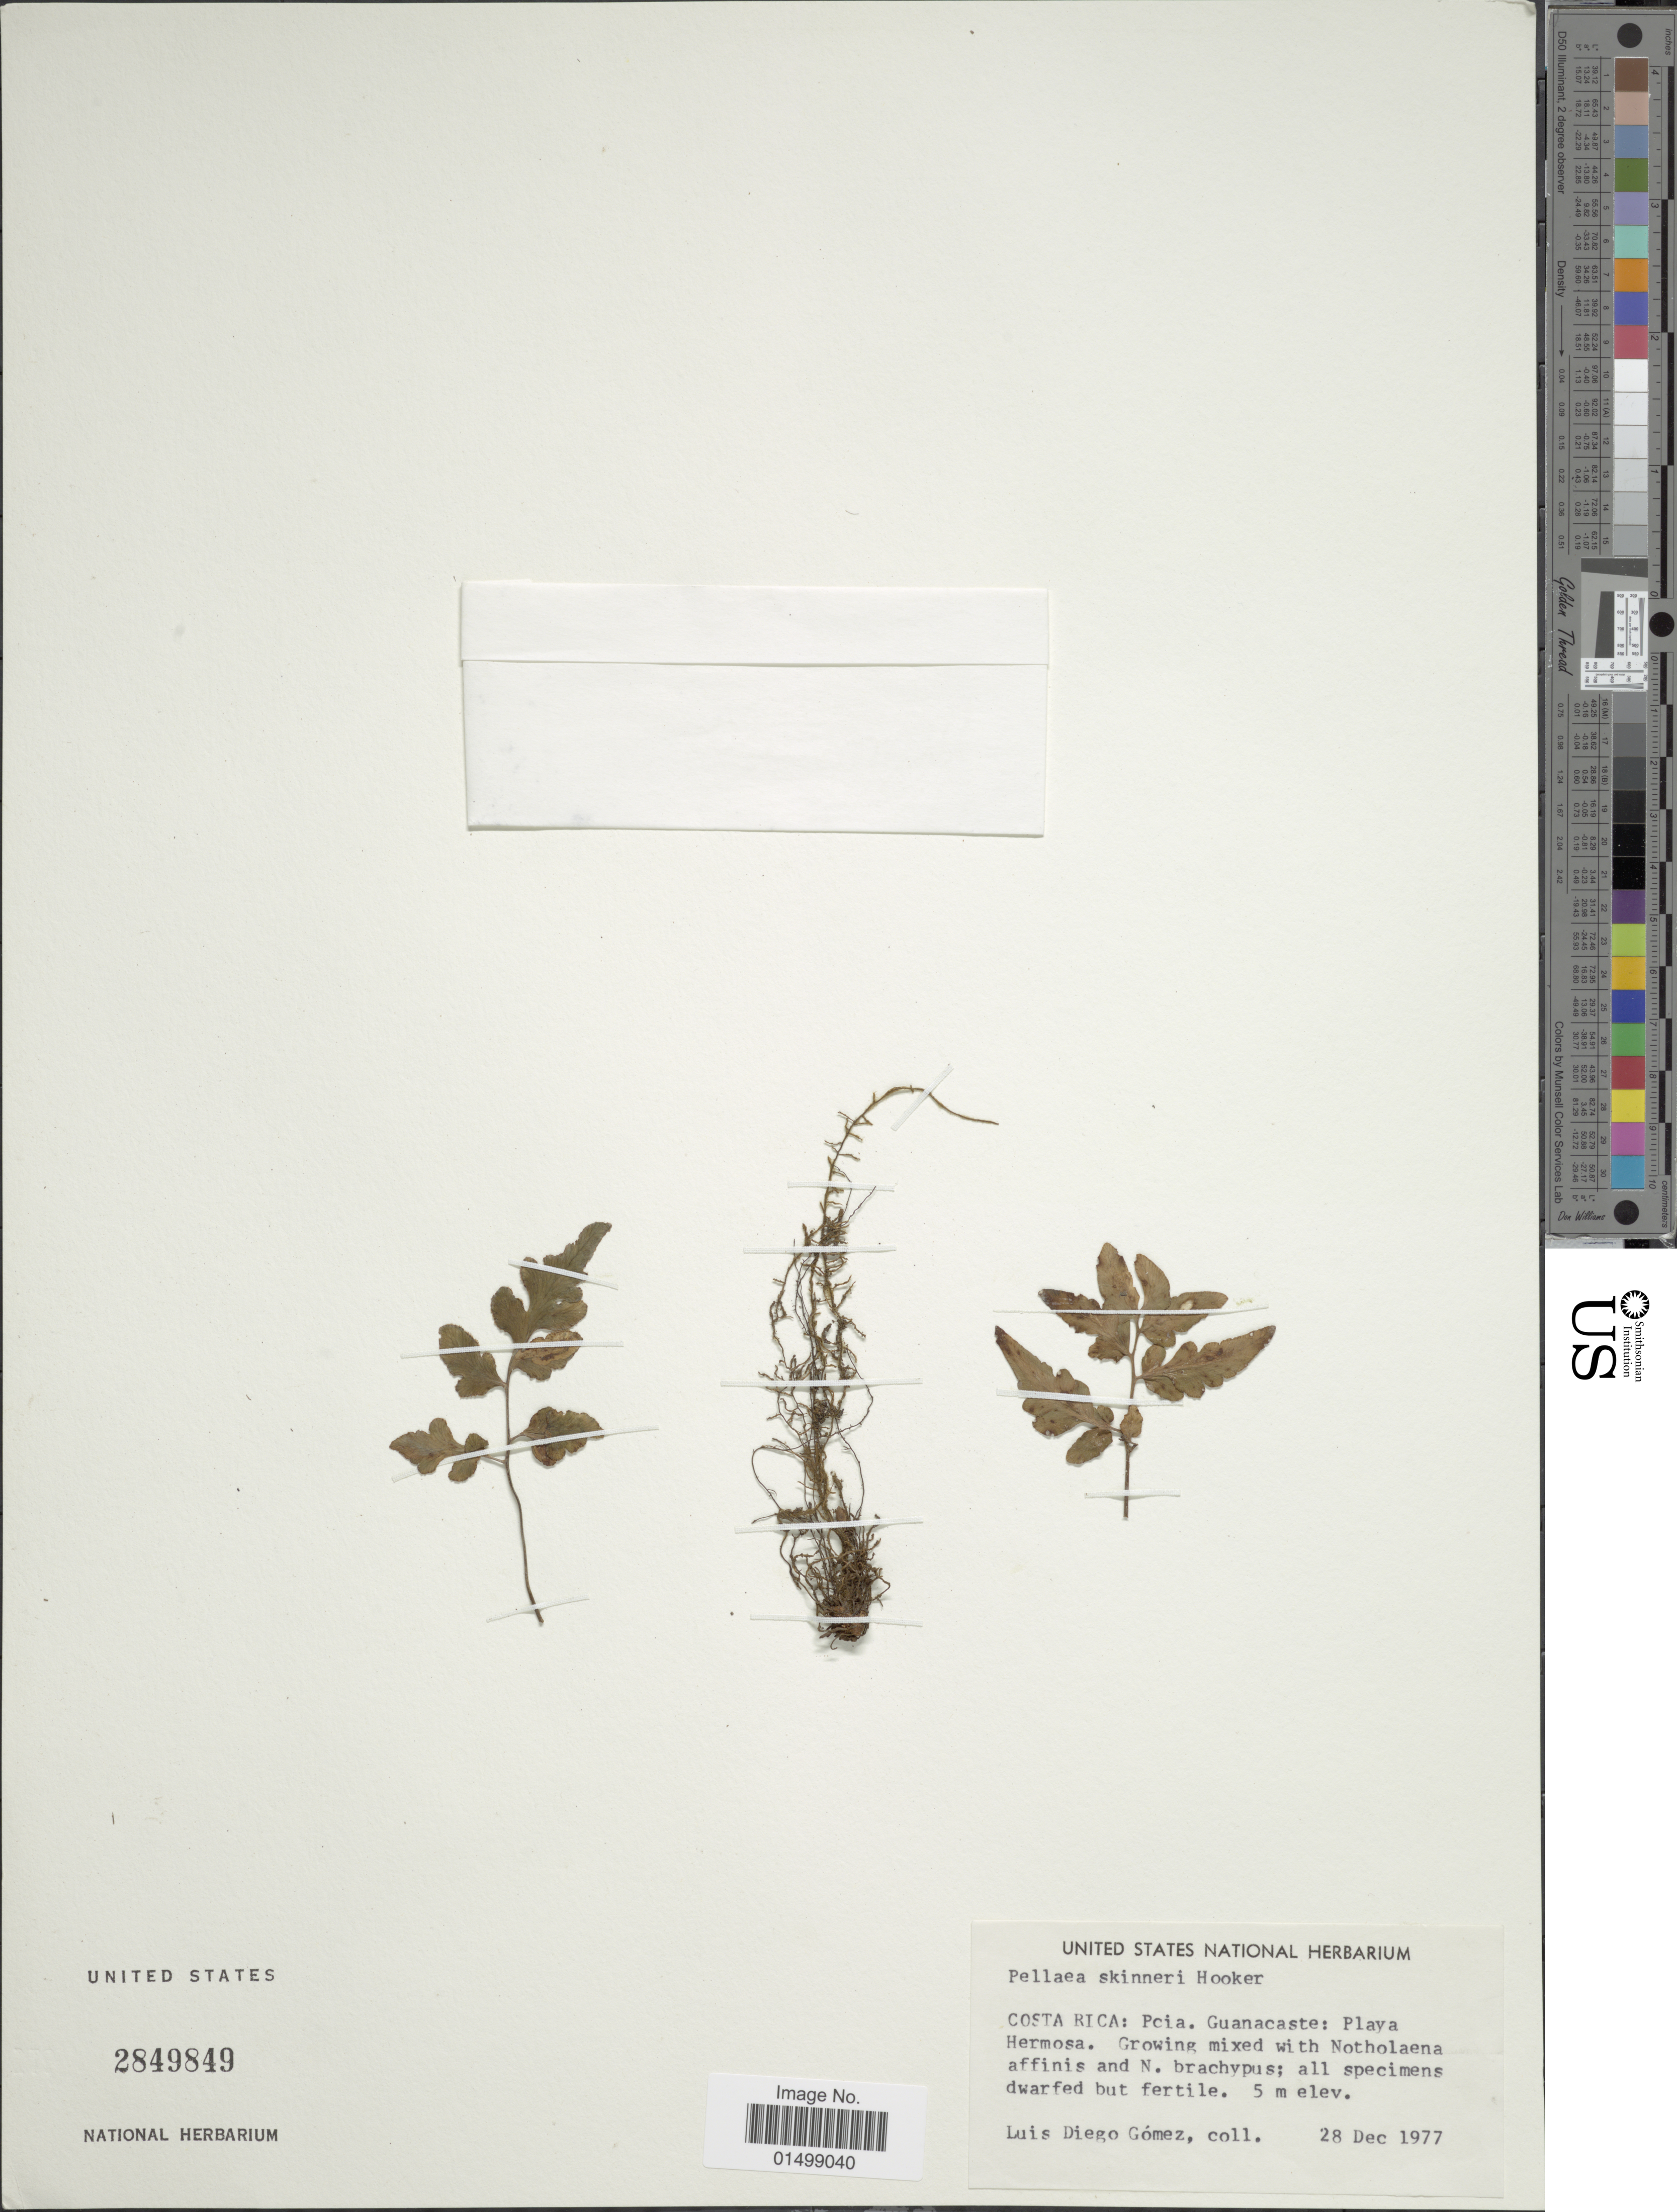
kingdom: Plantae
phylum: Tracheophyta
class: Polypodiopsida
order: Polypodiales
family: Pteridaceae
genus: Cheilanthes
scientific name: Cheilanthes skinneri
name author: (Hook.) T. Moore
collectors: L. Gomez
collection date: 1977-12-28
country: Costa Rica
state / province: Guanacaste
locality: Playa Hermosa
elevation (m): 5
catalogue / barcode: US 2849849